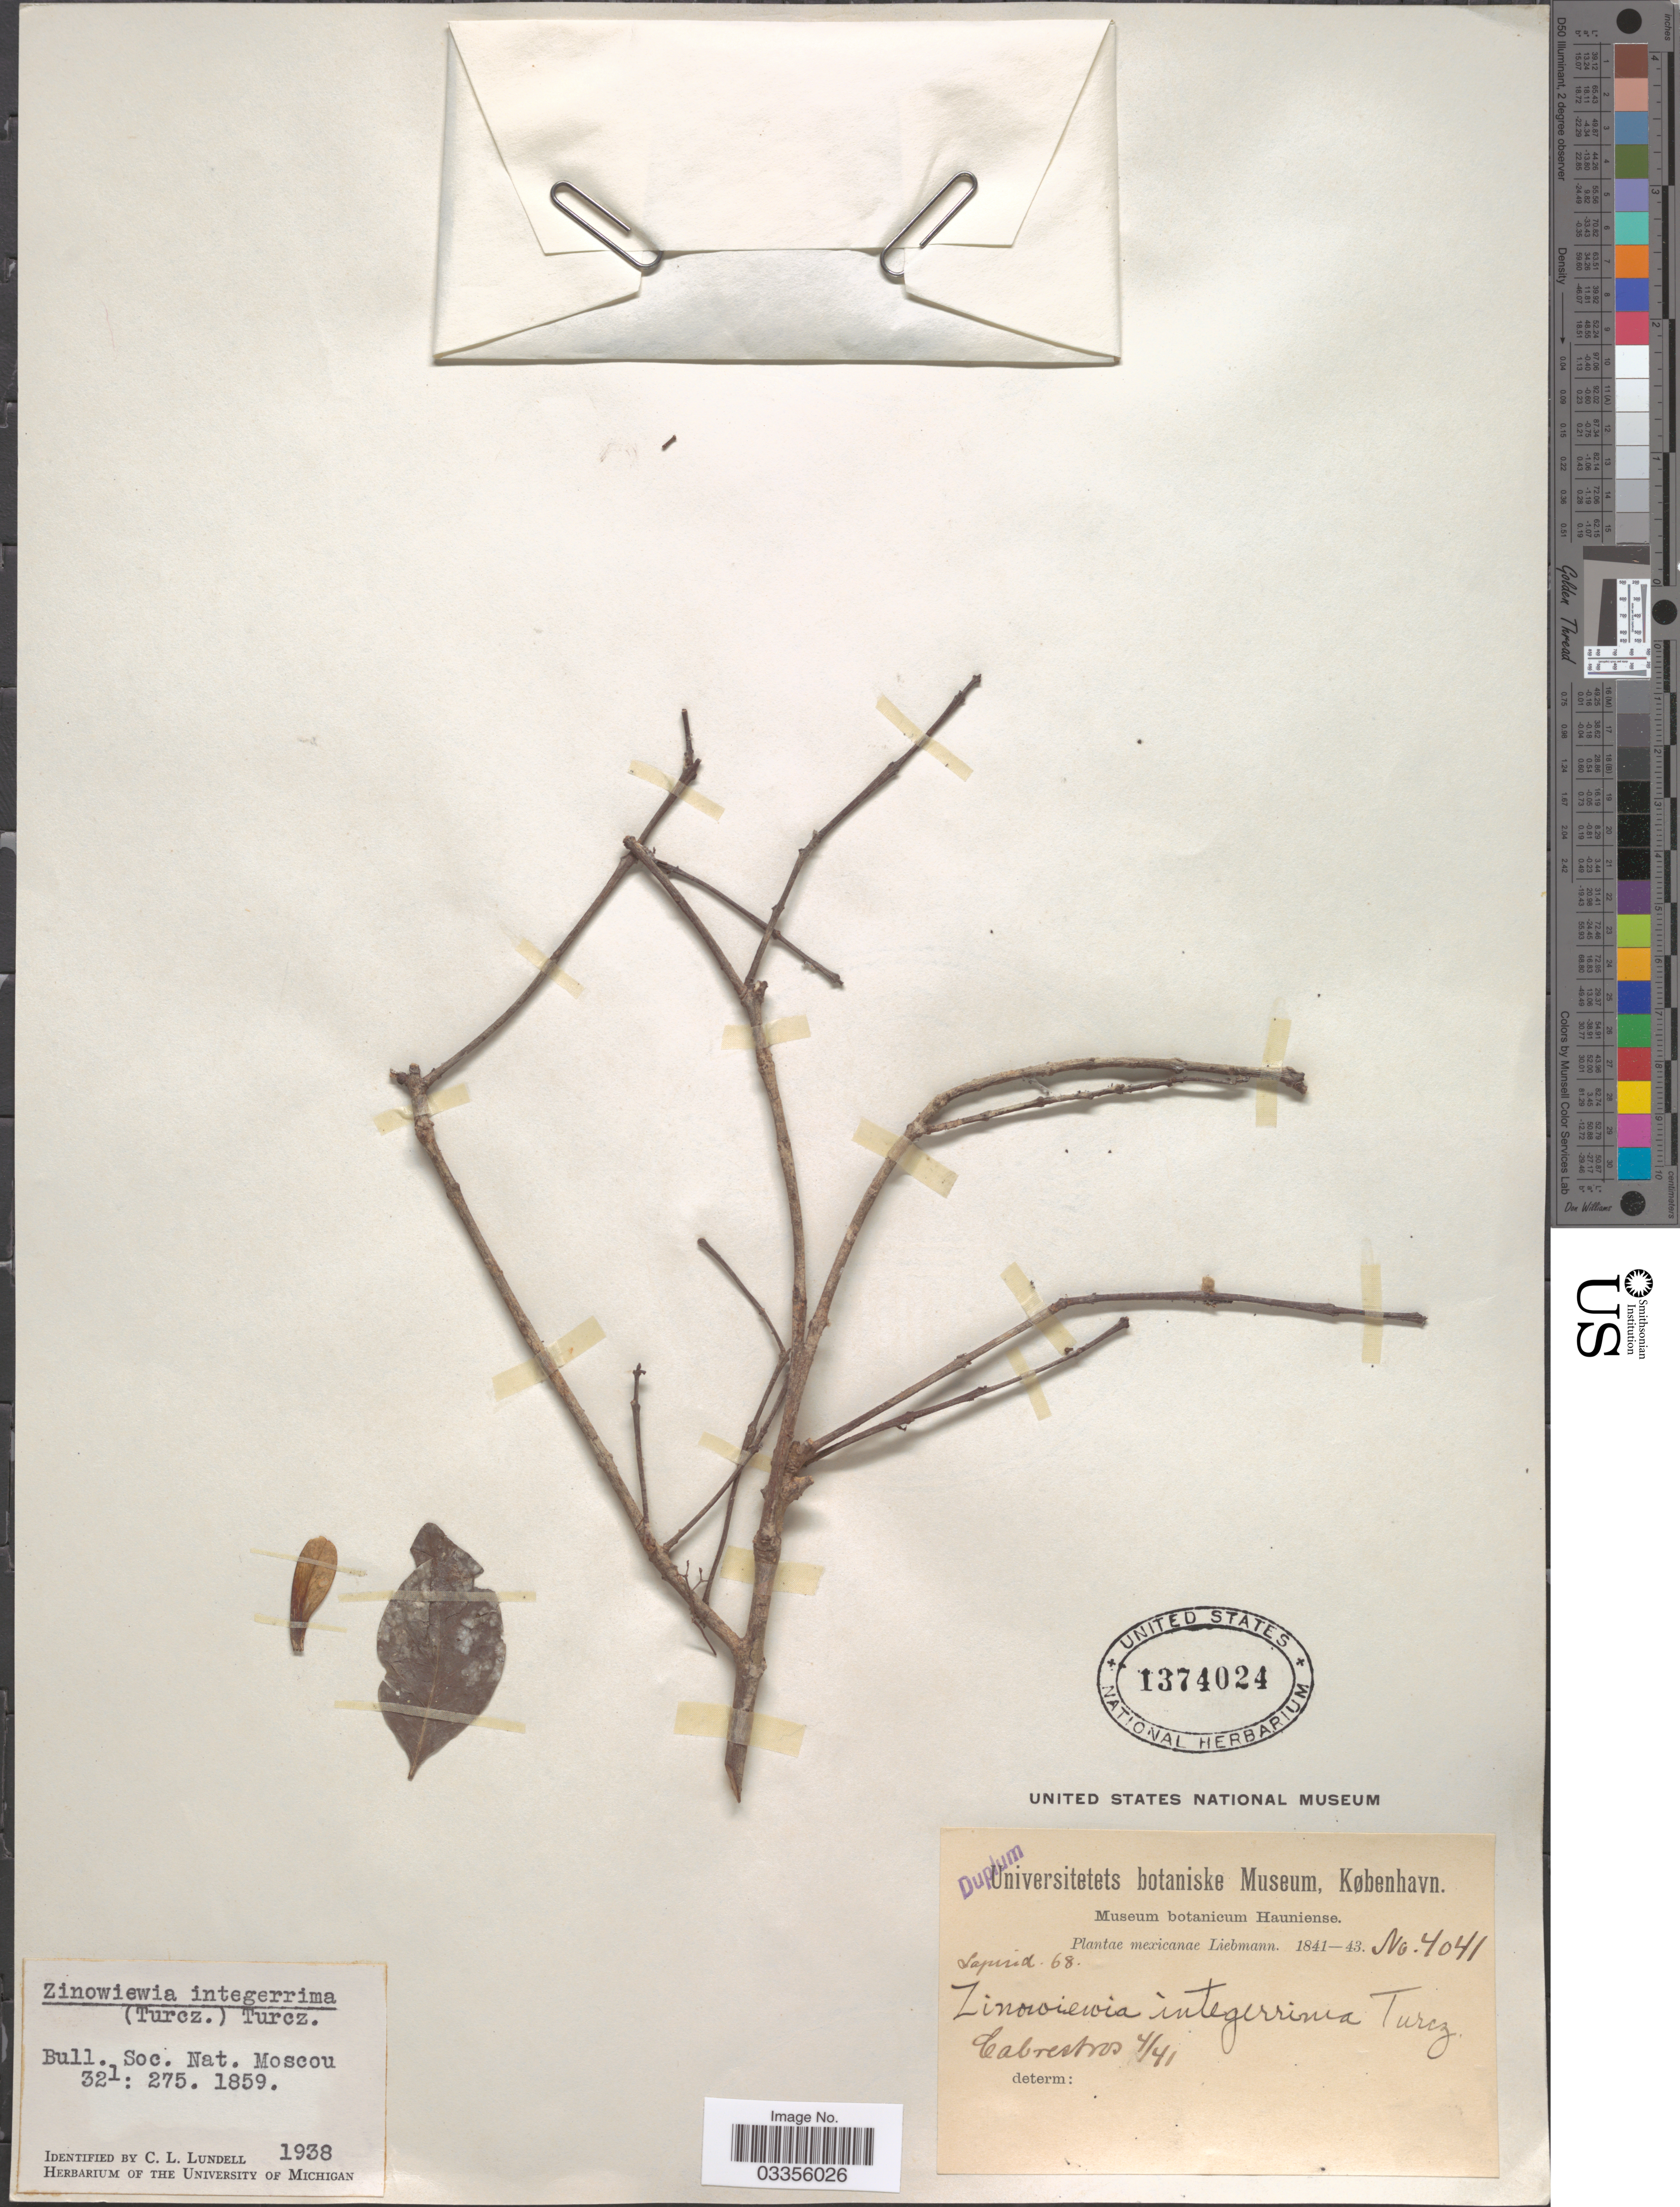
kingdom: Plantae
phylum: Tracheophyta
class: Magnoliopsida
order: Celastrales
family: Celastraceae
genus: Zinowiewia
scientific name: Zinowiewia integerrima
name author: (Turcz.) Turcz.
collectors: Liebmann, --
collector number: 4041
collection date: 1841-04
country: Mexico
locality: Cabrestros.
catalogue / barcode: US 1374024